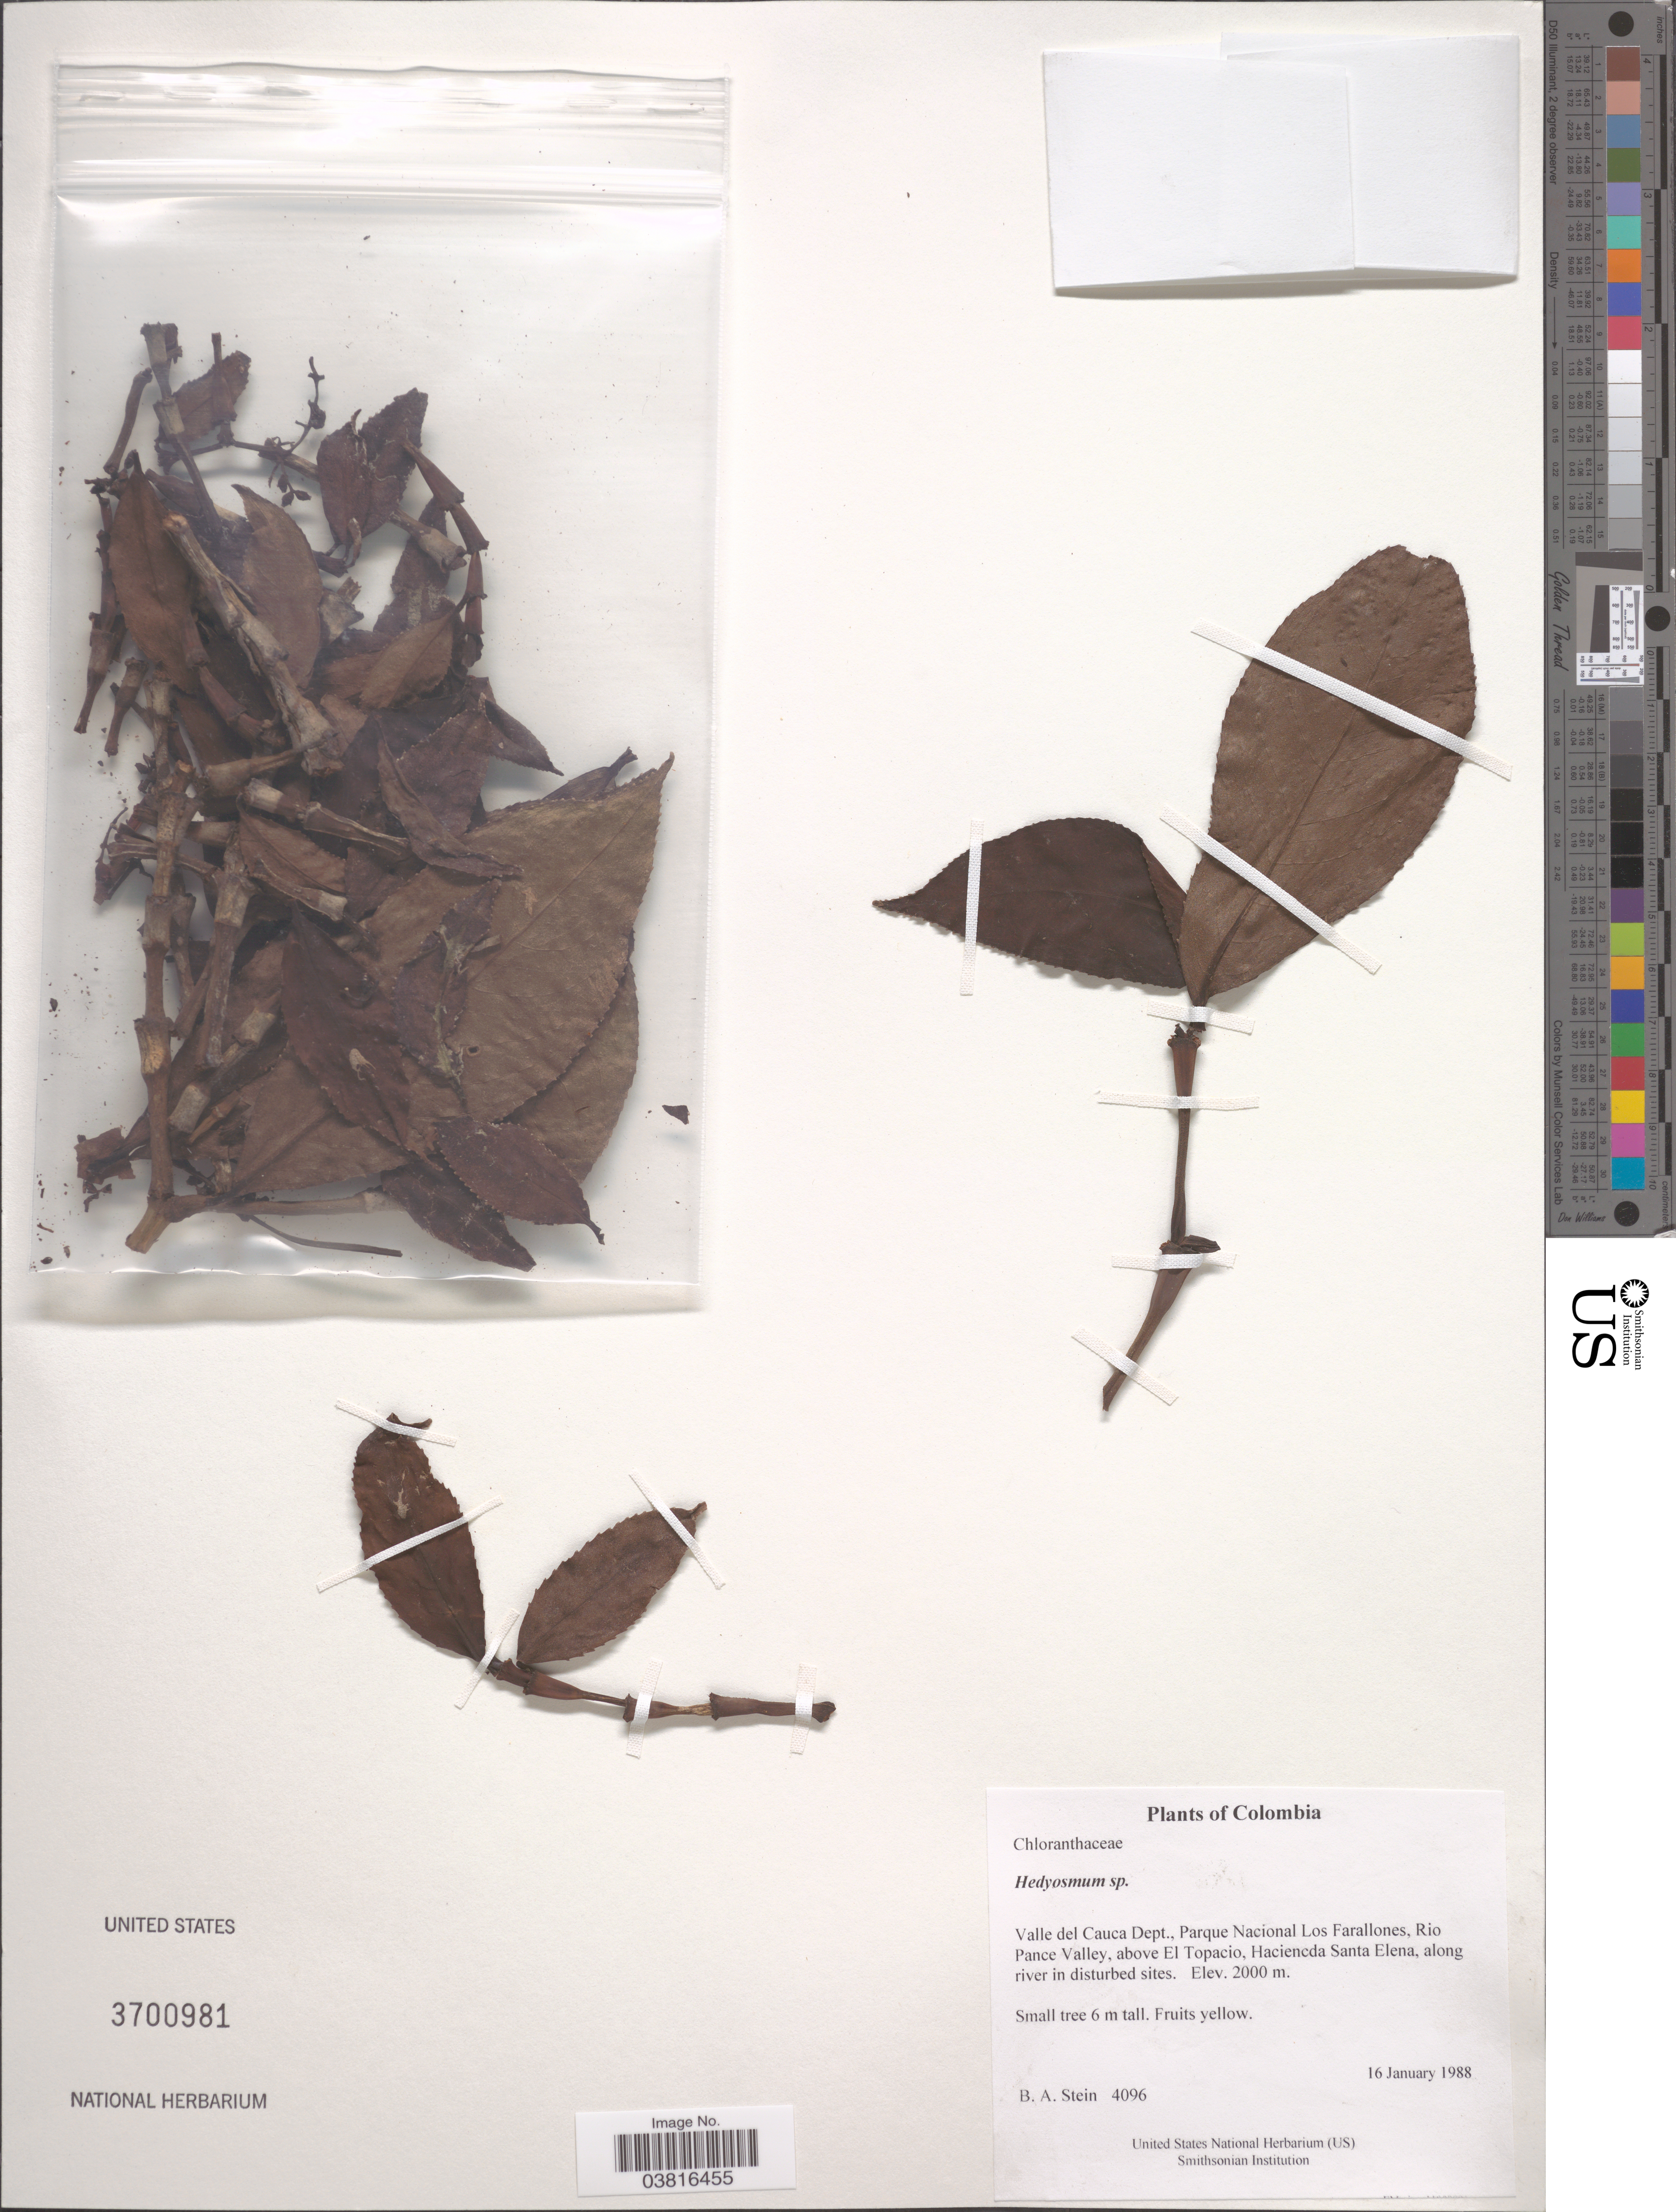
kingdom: Plantae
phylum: Tracheophyta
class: Magnoliopsida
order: Chloranthales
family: Chloranthaceae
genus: Hedyosmum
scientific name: Hedyosmum sp.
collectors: B. A. Stein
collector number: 4096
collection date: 1988-01-16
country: Colombia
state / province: Valle del Cauca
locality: Valle del Cauca Dept., Parque Nacional Los Farallones, Rio Pance Valley, above El Topacio, Hacienda Santa Elena.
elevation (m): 2000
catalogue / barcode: US 3700981